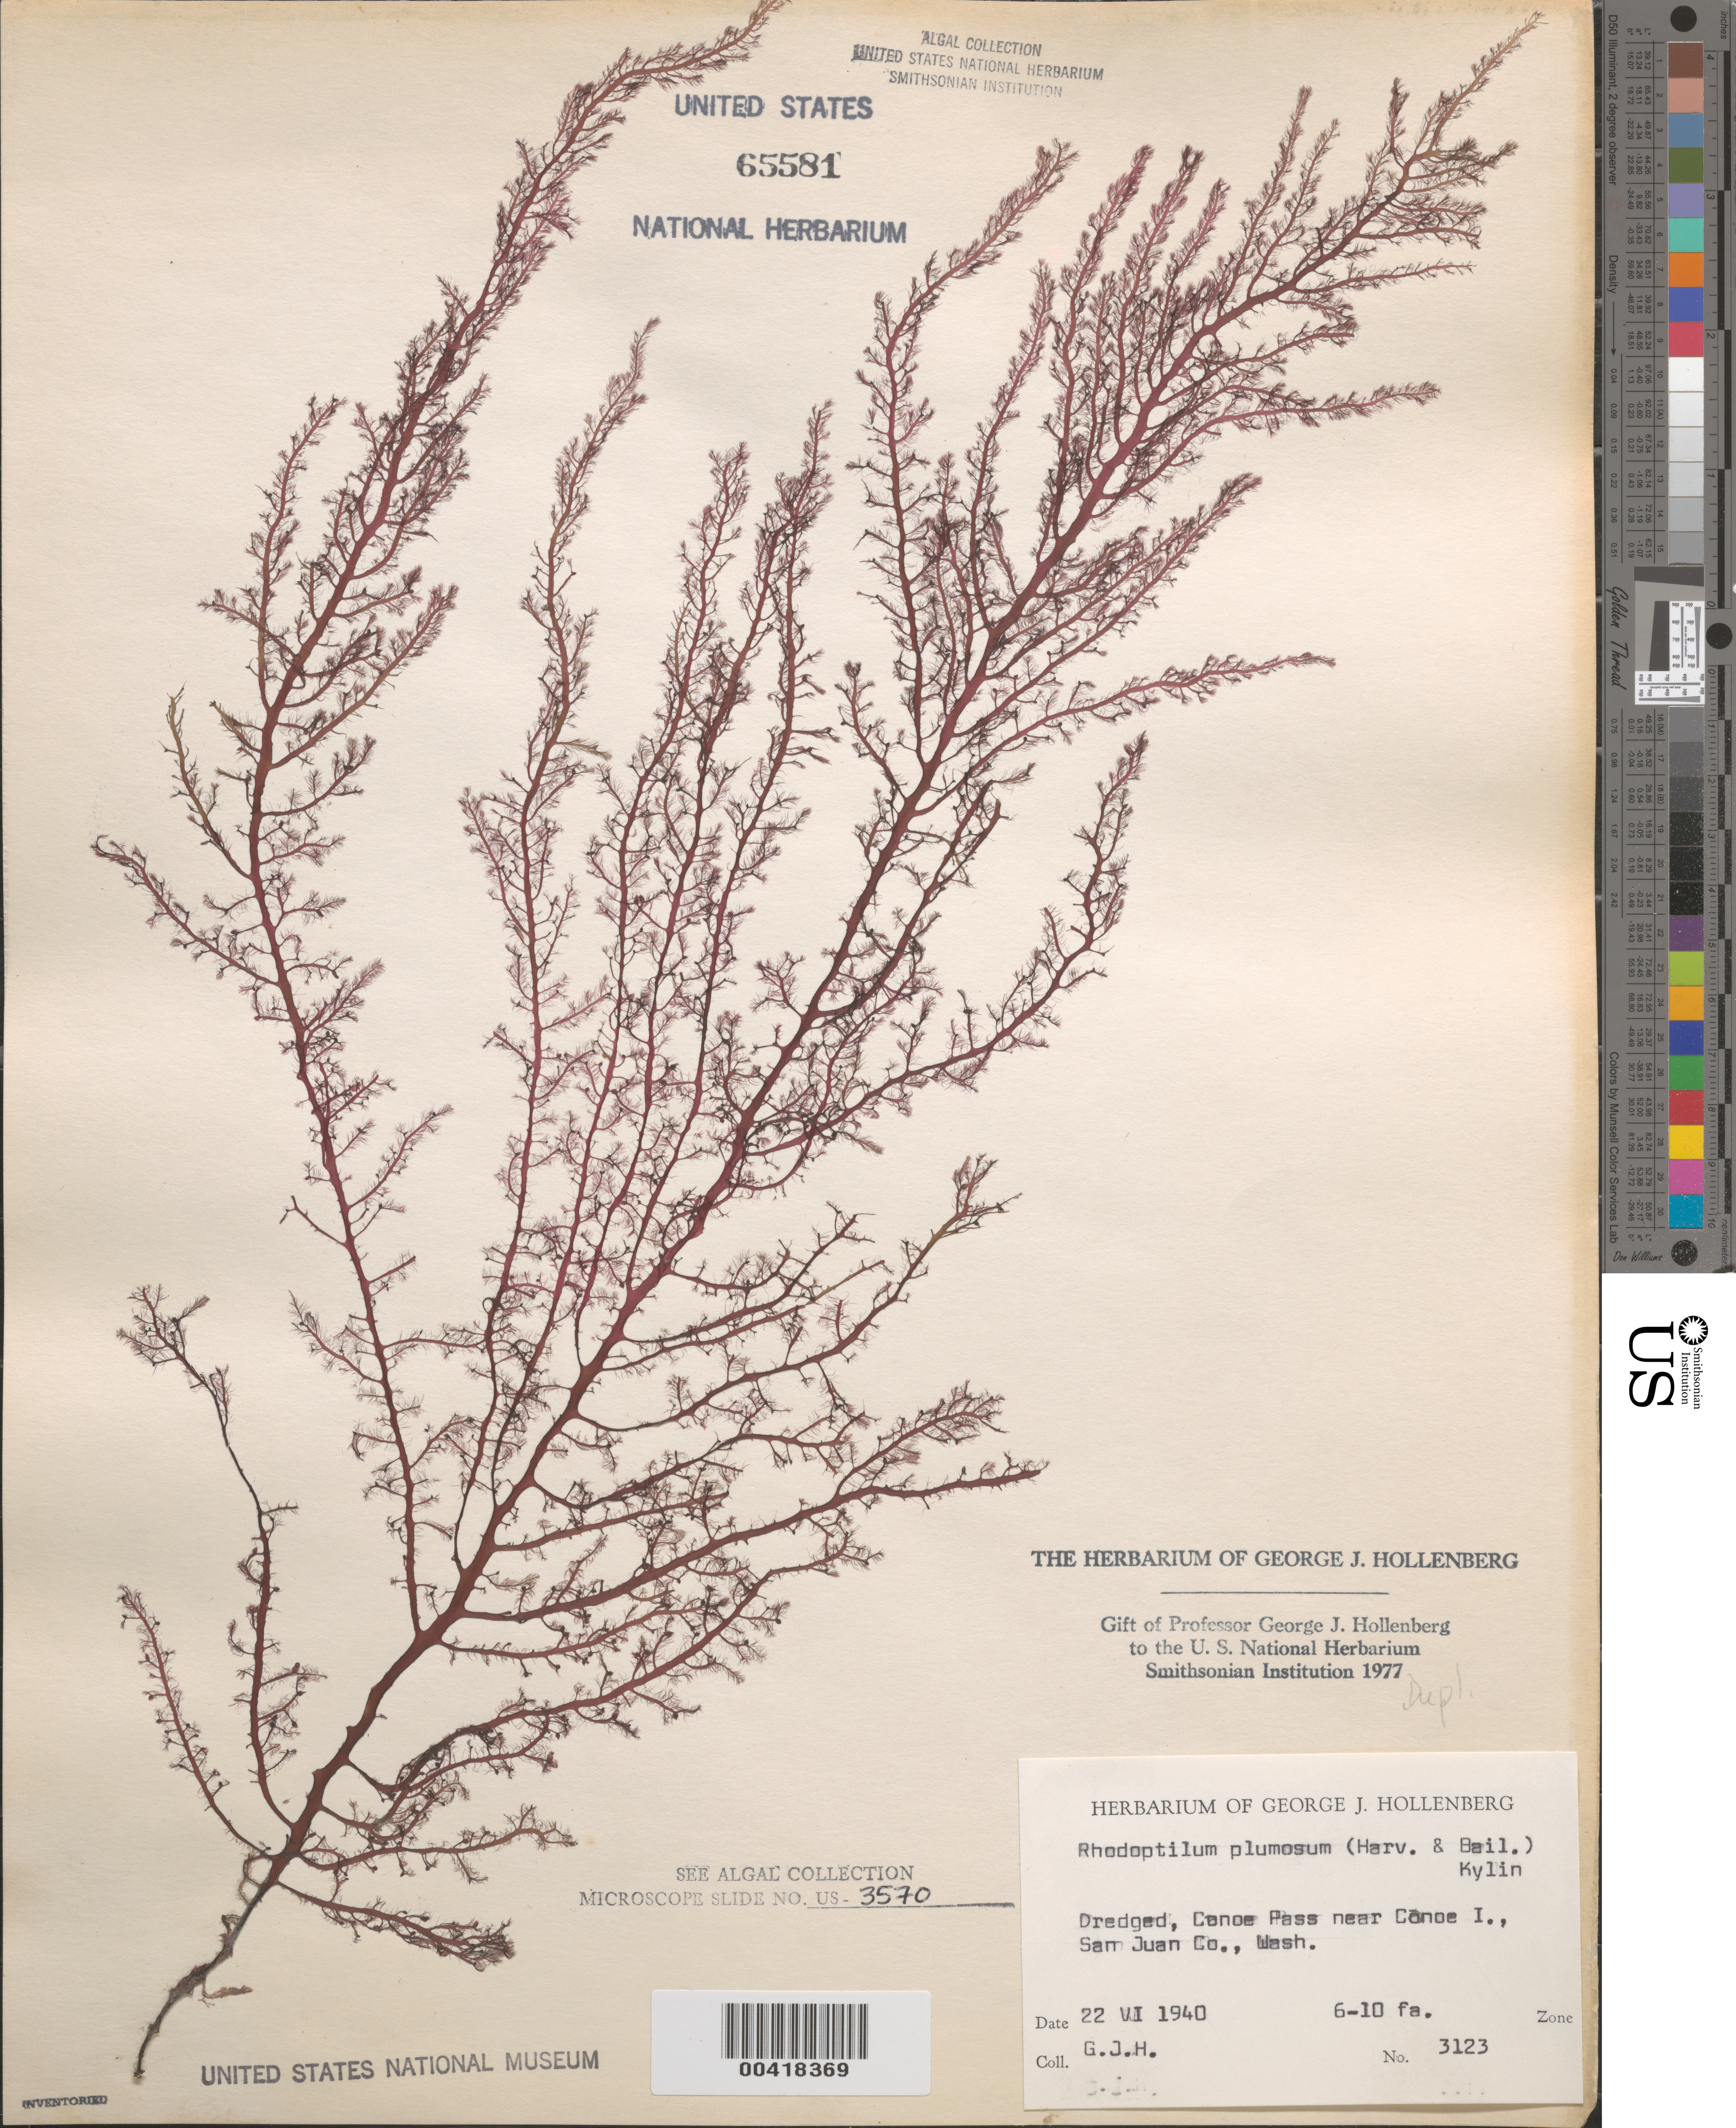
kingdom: Plantae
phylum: Rhodophyta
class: Florideophyceae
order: Ceramiales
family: Dasyaceae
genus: Rhodoptilum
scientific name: Rhodoptilum plumosum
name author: (Harv. & Bail.) Kylin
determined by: Hollenberg, George J.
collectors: G. Hollenberg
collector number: GJH 3123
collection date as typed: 22 Jun 1940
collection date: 1940-06-22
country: United States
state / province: Washington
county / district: San Juan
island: San Juan Islands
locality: Canoe Pass near Canoe Island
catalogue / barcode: US 65581